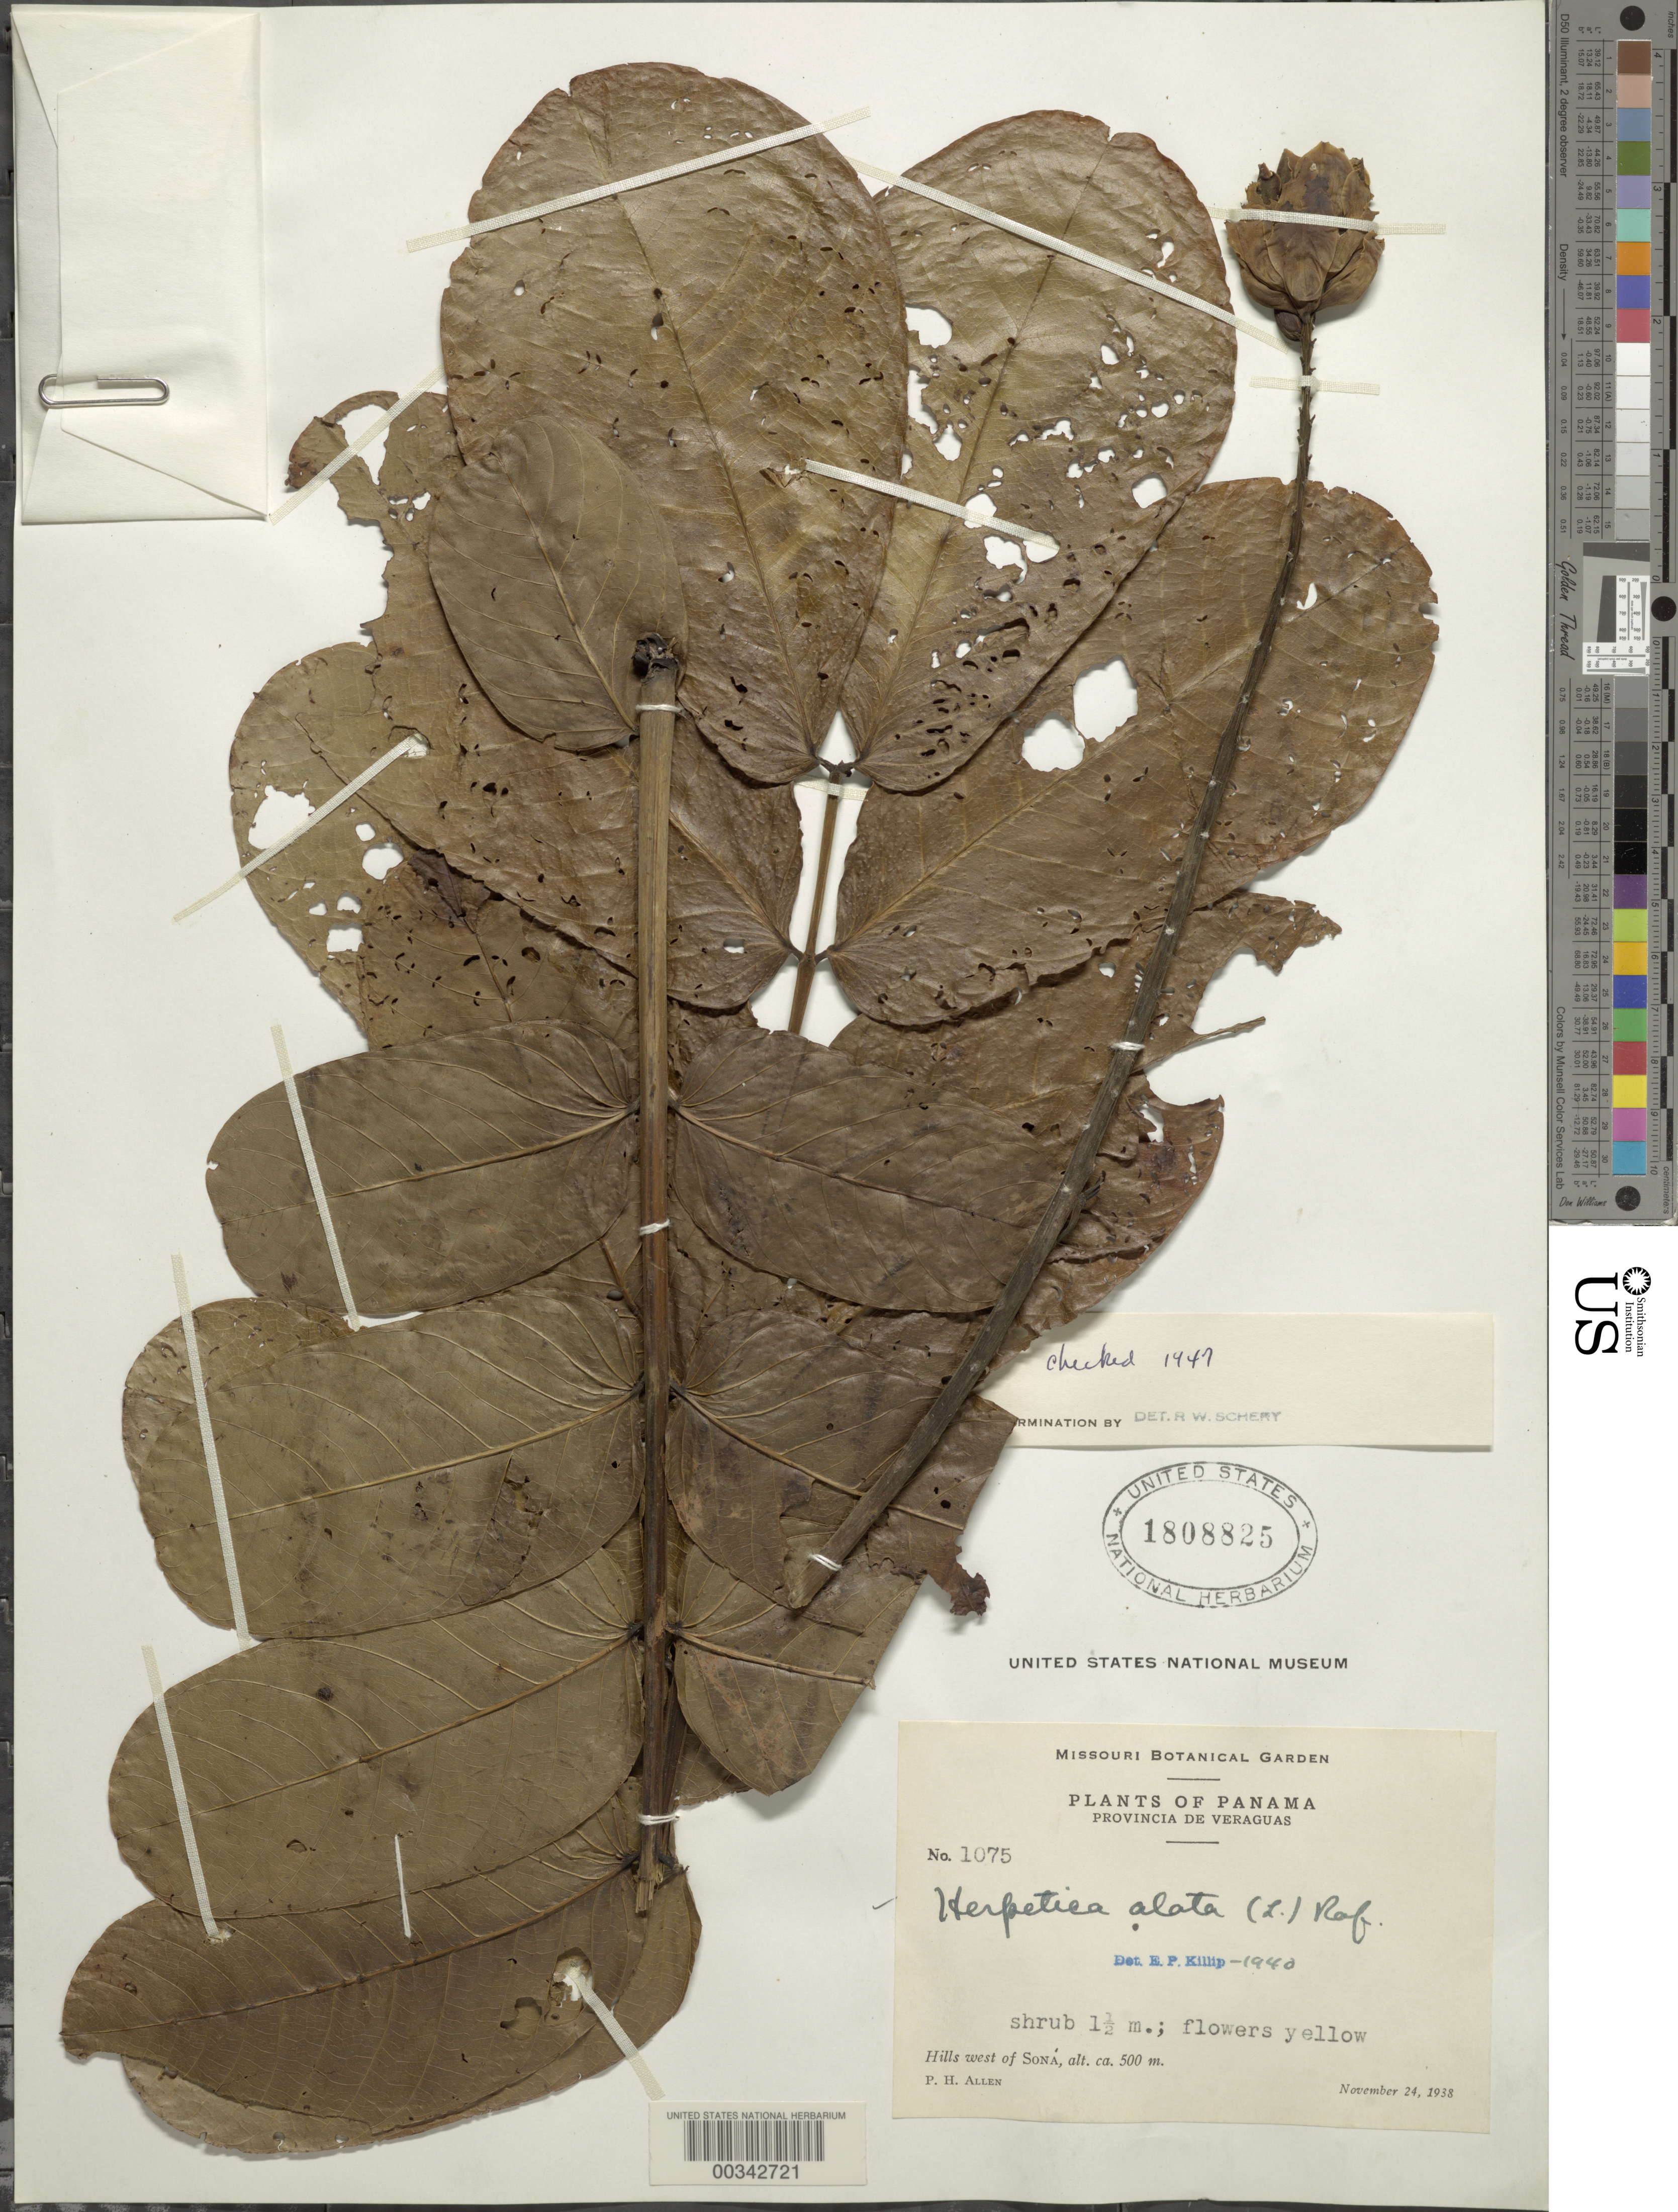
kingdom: Plantae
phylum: Tracheophyta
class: Magnoliopsida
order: Fabales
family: Fabaceae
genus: Senna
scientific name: Senna alata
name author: (L.) Roxb.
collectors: P. H. Allen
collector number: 1075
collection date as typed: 24 Nov 1938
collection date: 1938-11-24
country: Panama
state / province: Veraguas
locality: Hills W of Sona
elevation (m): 500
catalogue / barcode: US 1808825